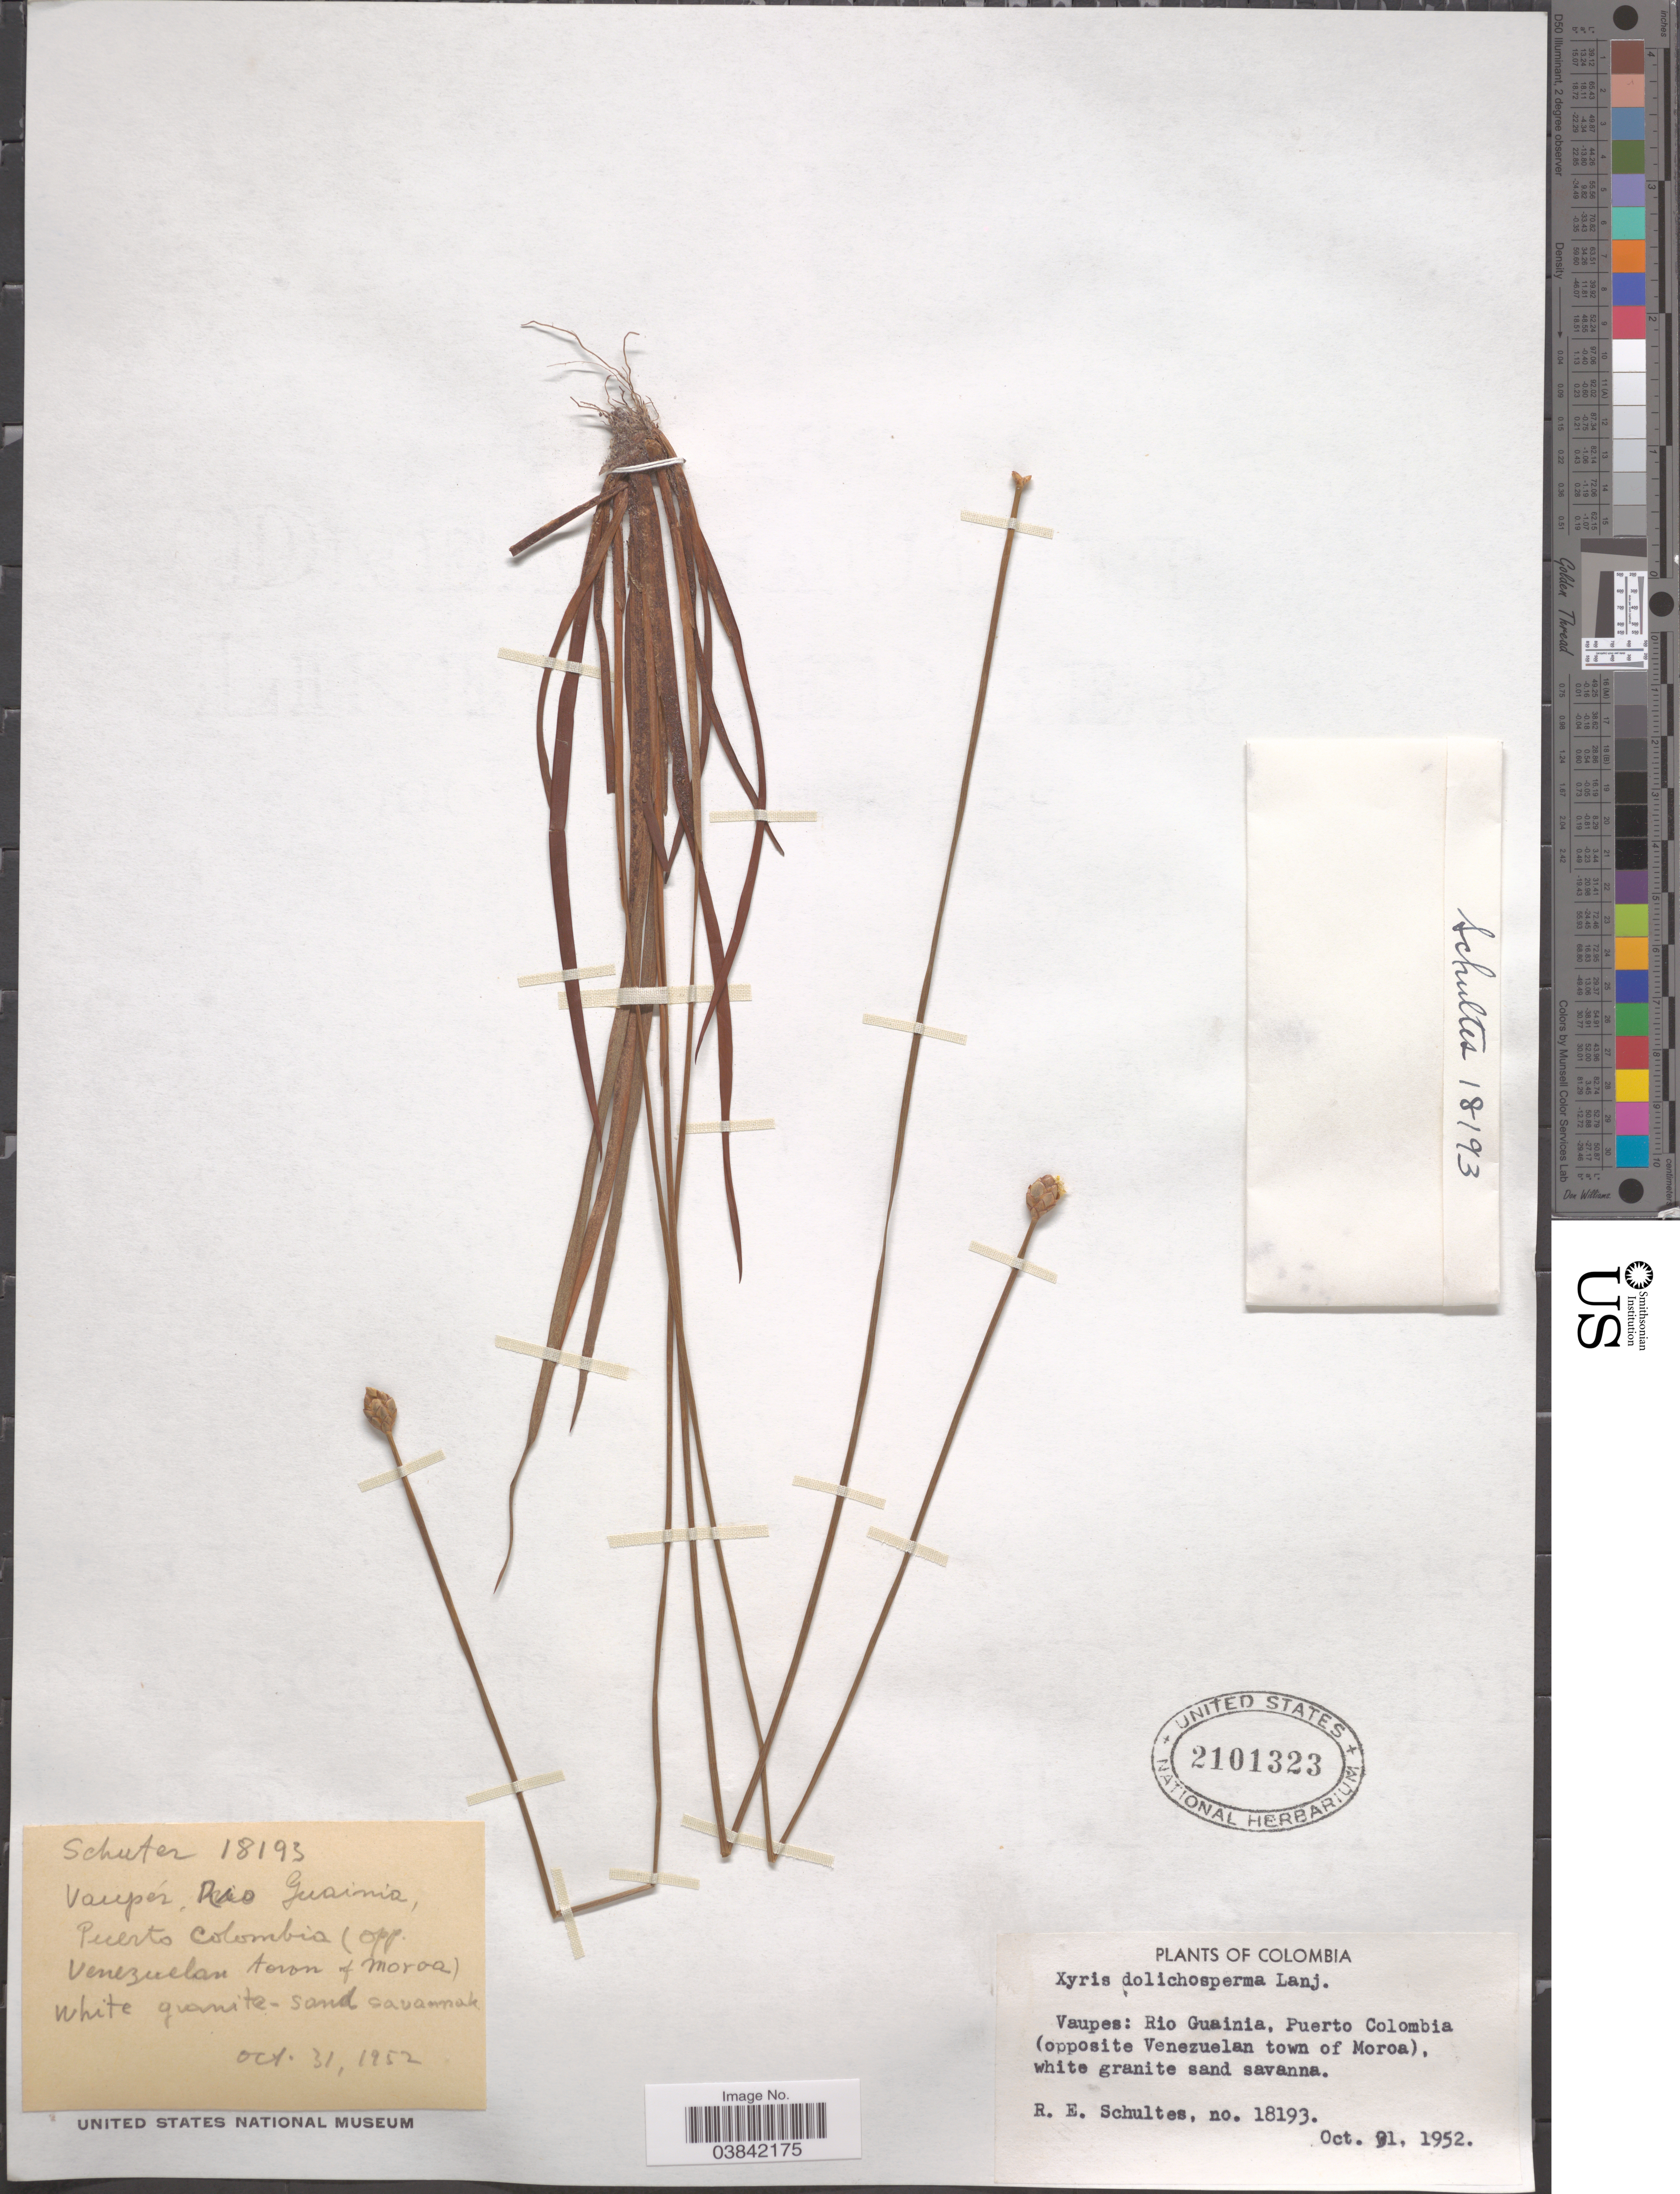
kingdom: Plantae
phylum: Tracheophyta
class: Liliopsida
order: Poales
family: Xyridaceae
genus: Xyris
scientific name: Xyris dolichosperma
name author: Lanj.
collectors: R. E. Schultes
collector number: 18193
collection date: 1952-10-31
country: Colombia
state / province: Vaupés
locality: Rio Guainia, Puerto Colombia (opposite Venezuelan town of Moroa).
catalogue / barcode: US 2101323